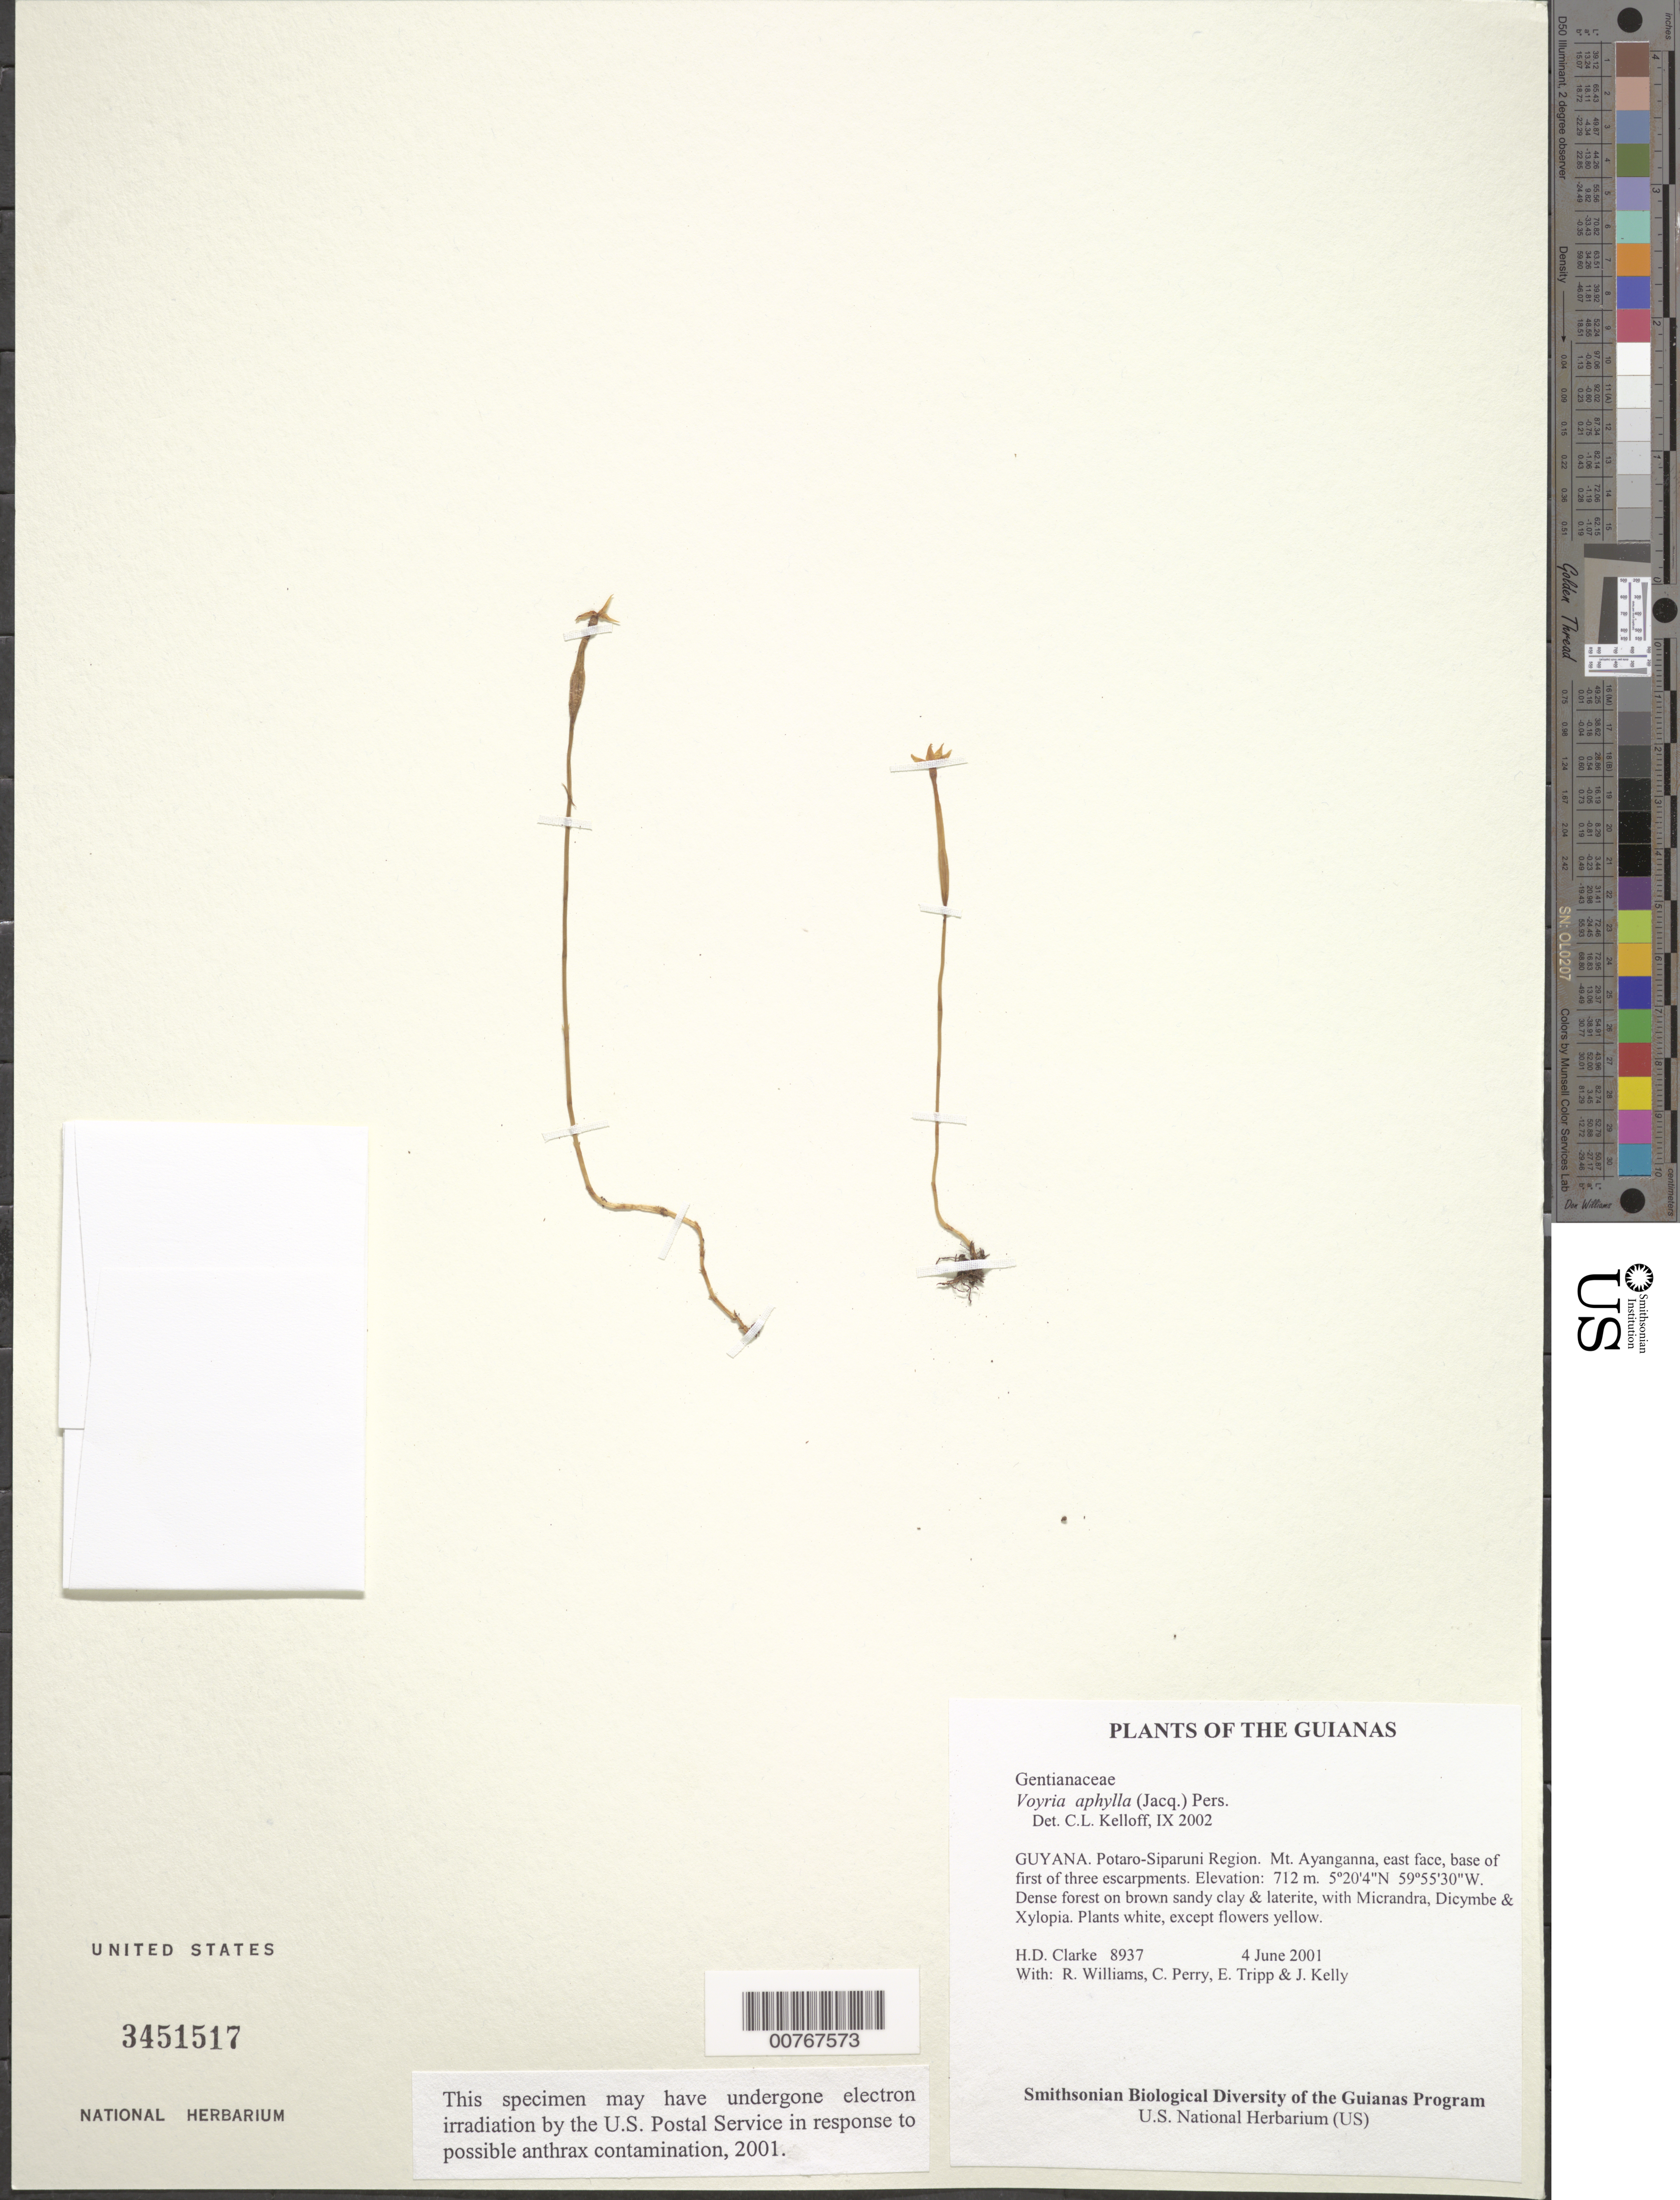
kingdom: Plantae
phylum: Tracheophyta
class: Magnoliopsida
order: Gentianales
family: Gentianaceae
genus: Voyria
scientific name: Voyria aphylla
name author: (Jacq.) Pers.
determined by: Kelloff, Carol L., (US), Smithsonian Institution - National Museum of Natural History (UNITED STATES)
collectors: H. D. Clarke, R. Williams, C. Perry, E. Tripp & J. Kelly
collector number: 8937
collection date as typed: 4 June 2001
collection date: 2001-06-04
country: Guyana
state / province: Potaro-Siparuni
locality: Mt. Ayanganna, east face, base of first of three escarpments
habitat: Dense forest on brown sandy clay & laterite, with Micrandra, Dicymbe & Xylopia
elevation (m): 712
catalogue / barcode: US 3451517